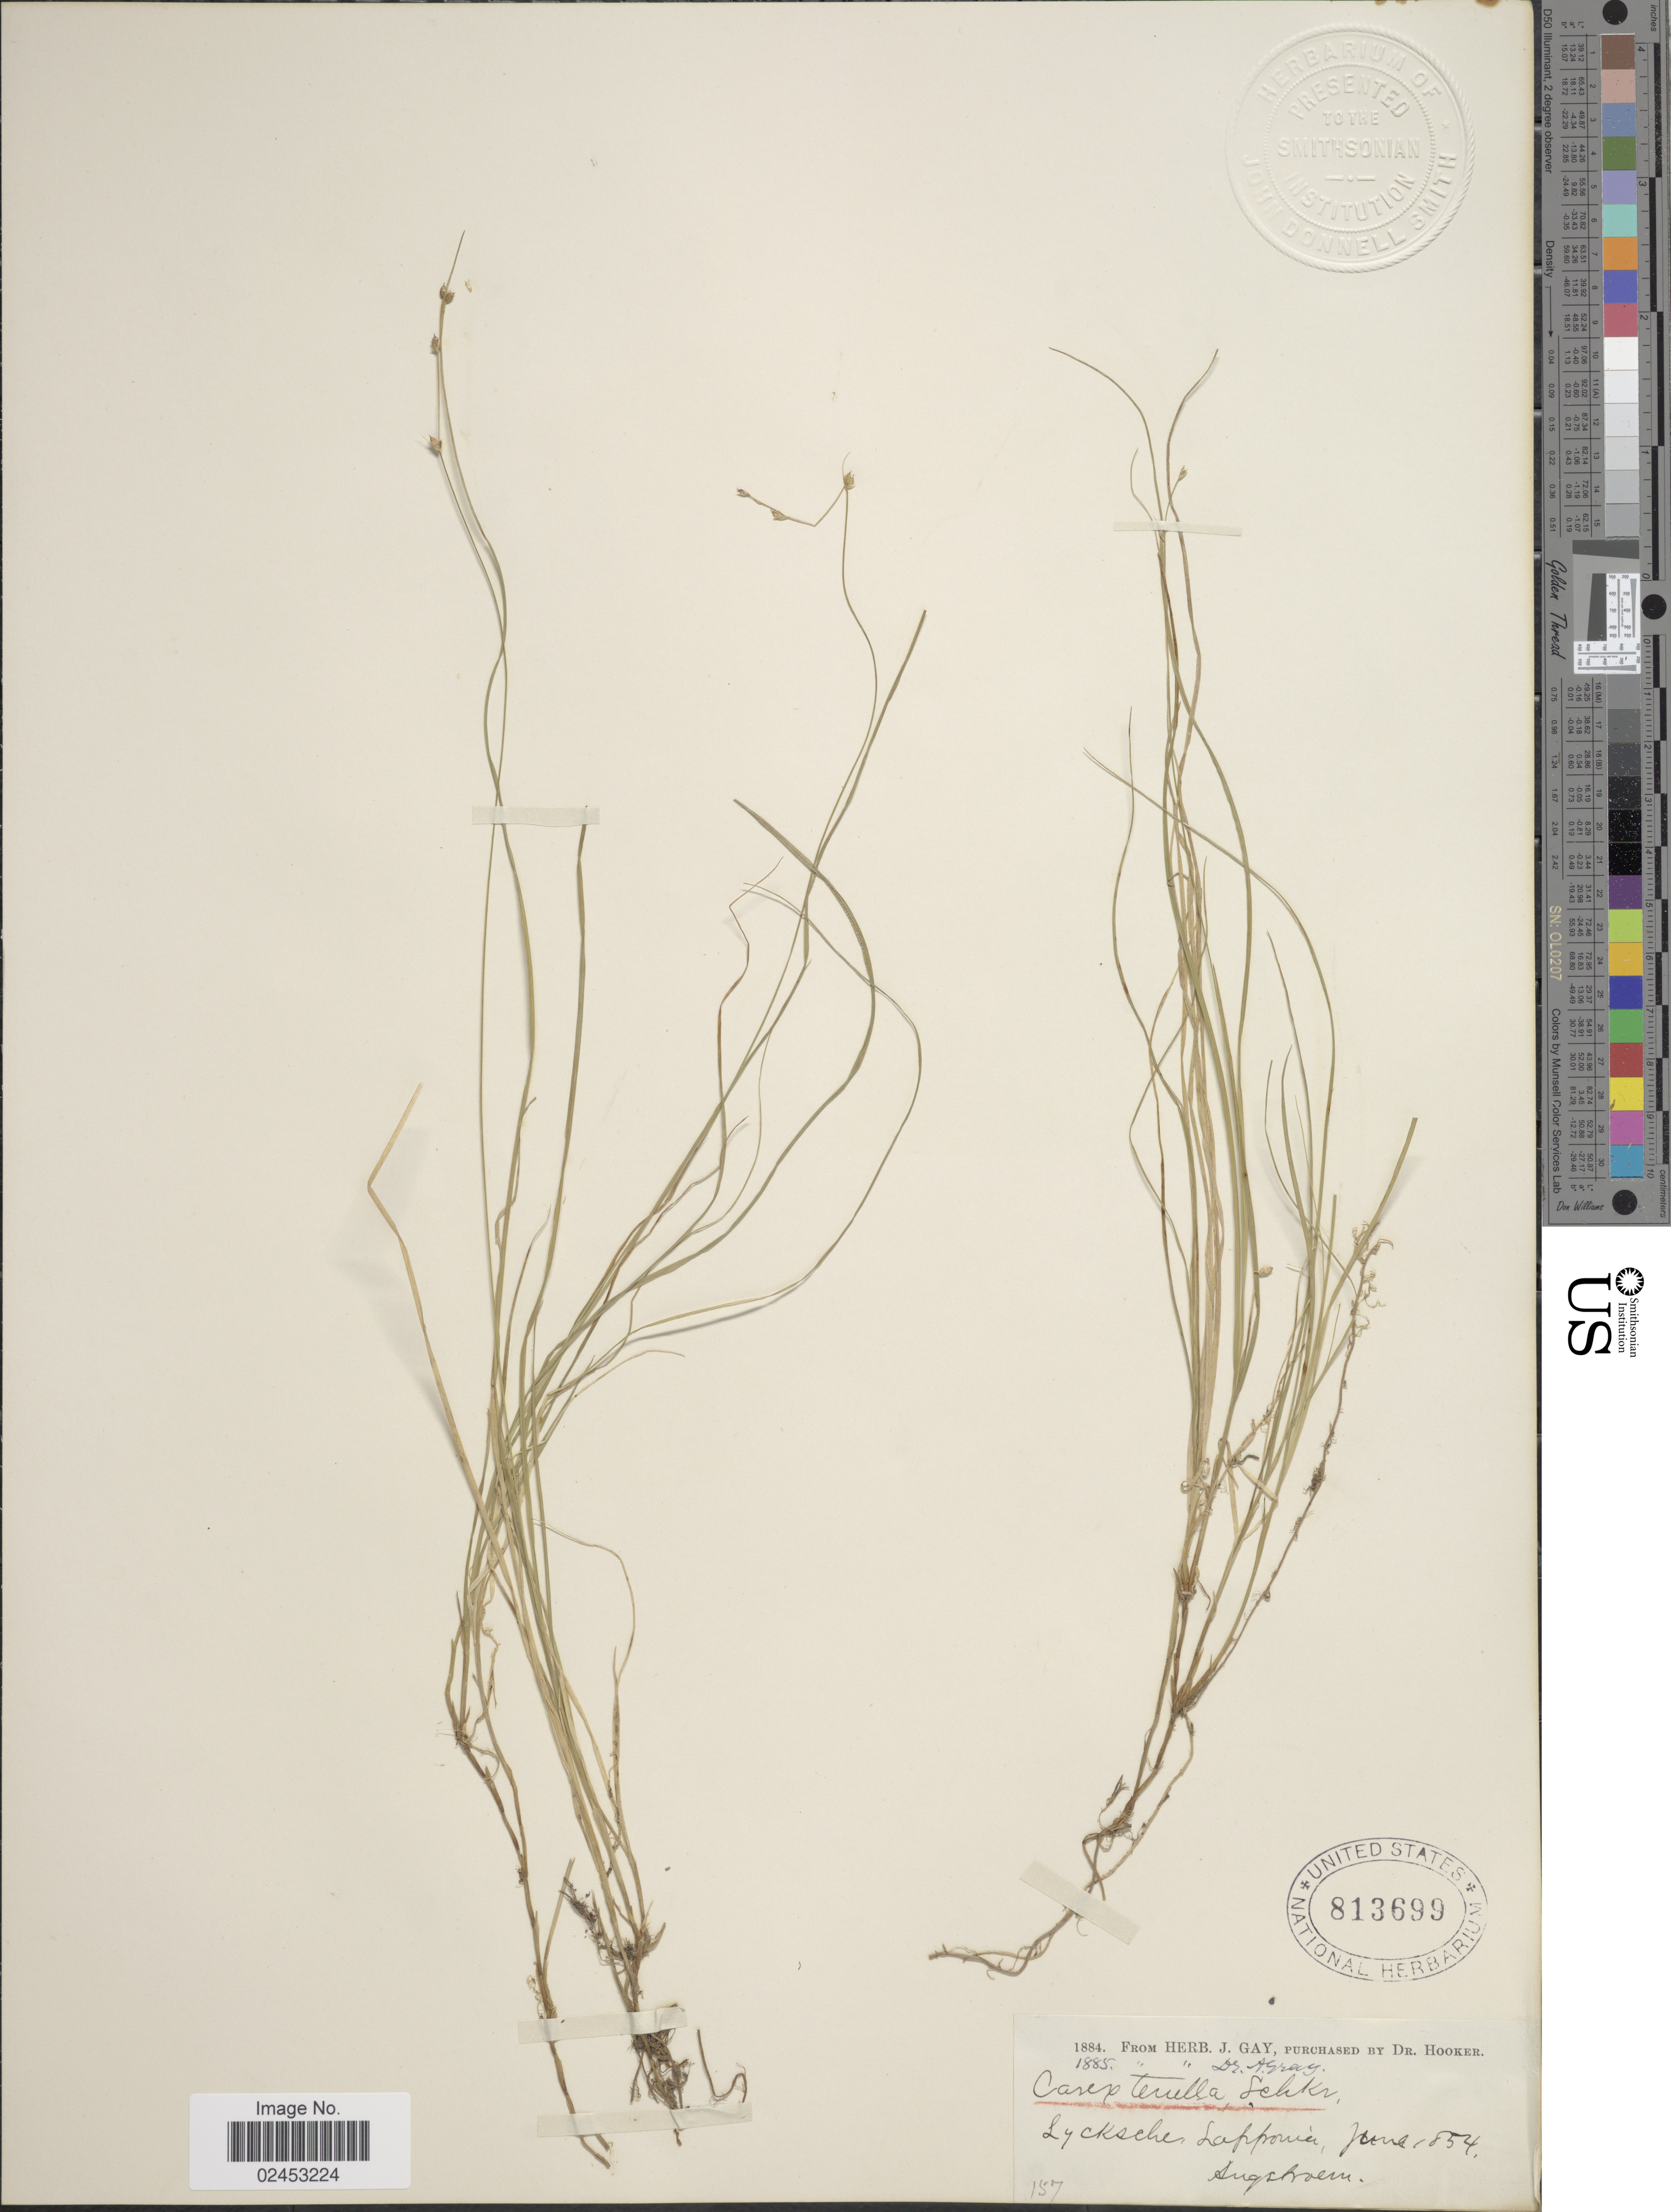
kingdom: Plantae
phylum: Tracheophyta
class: Liliopsida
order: Poales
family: Cyperaceae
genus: Carex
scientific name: Carex disperma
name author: Dewey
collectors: Angstrom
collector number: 157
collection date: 1854-06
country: Sweden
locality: Lycksche, Lapponia.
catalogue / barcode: US 813699